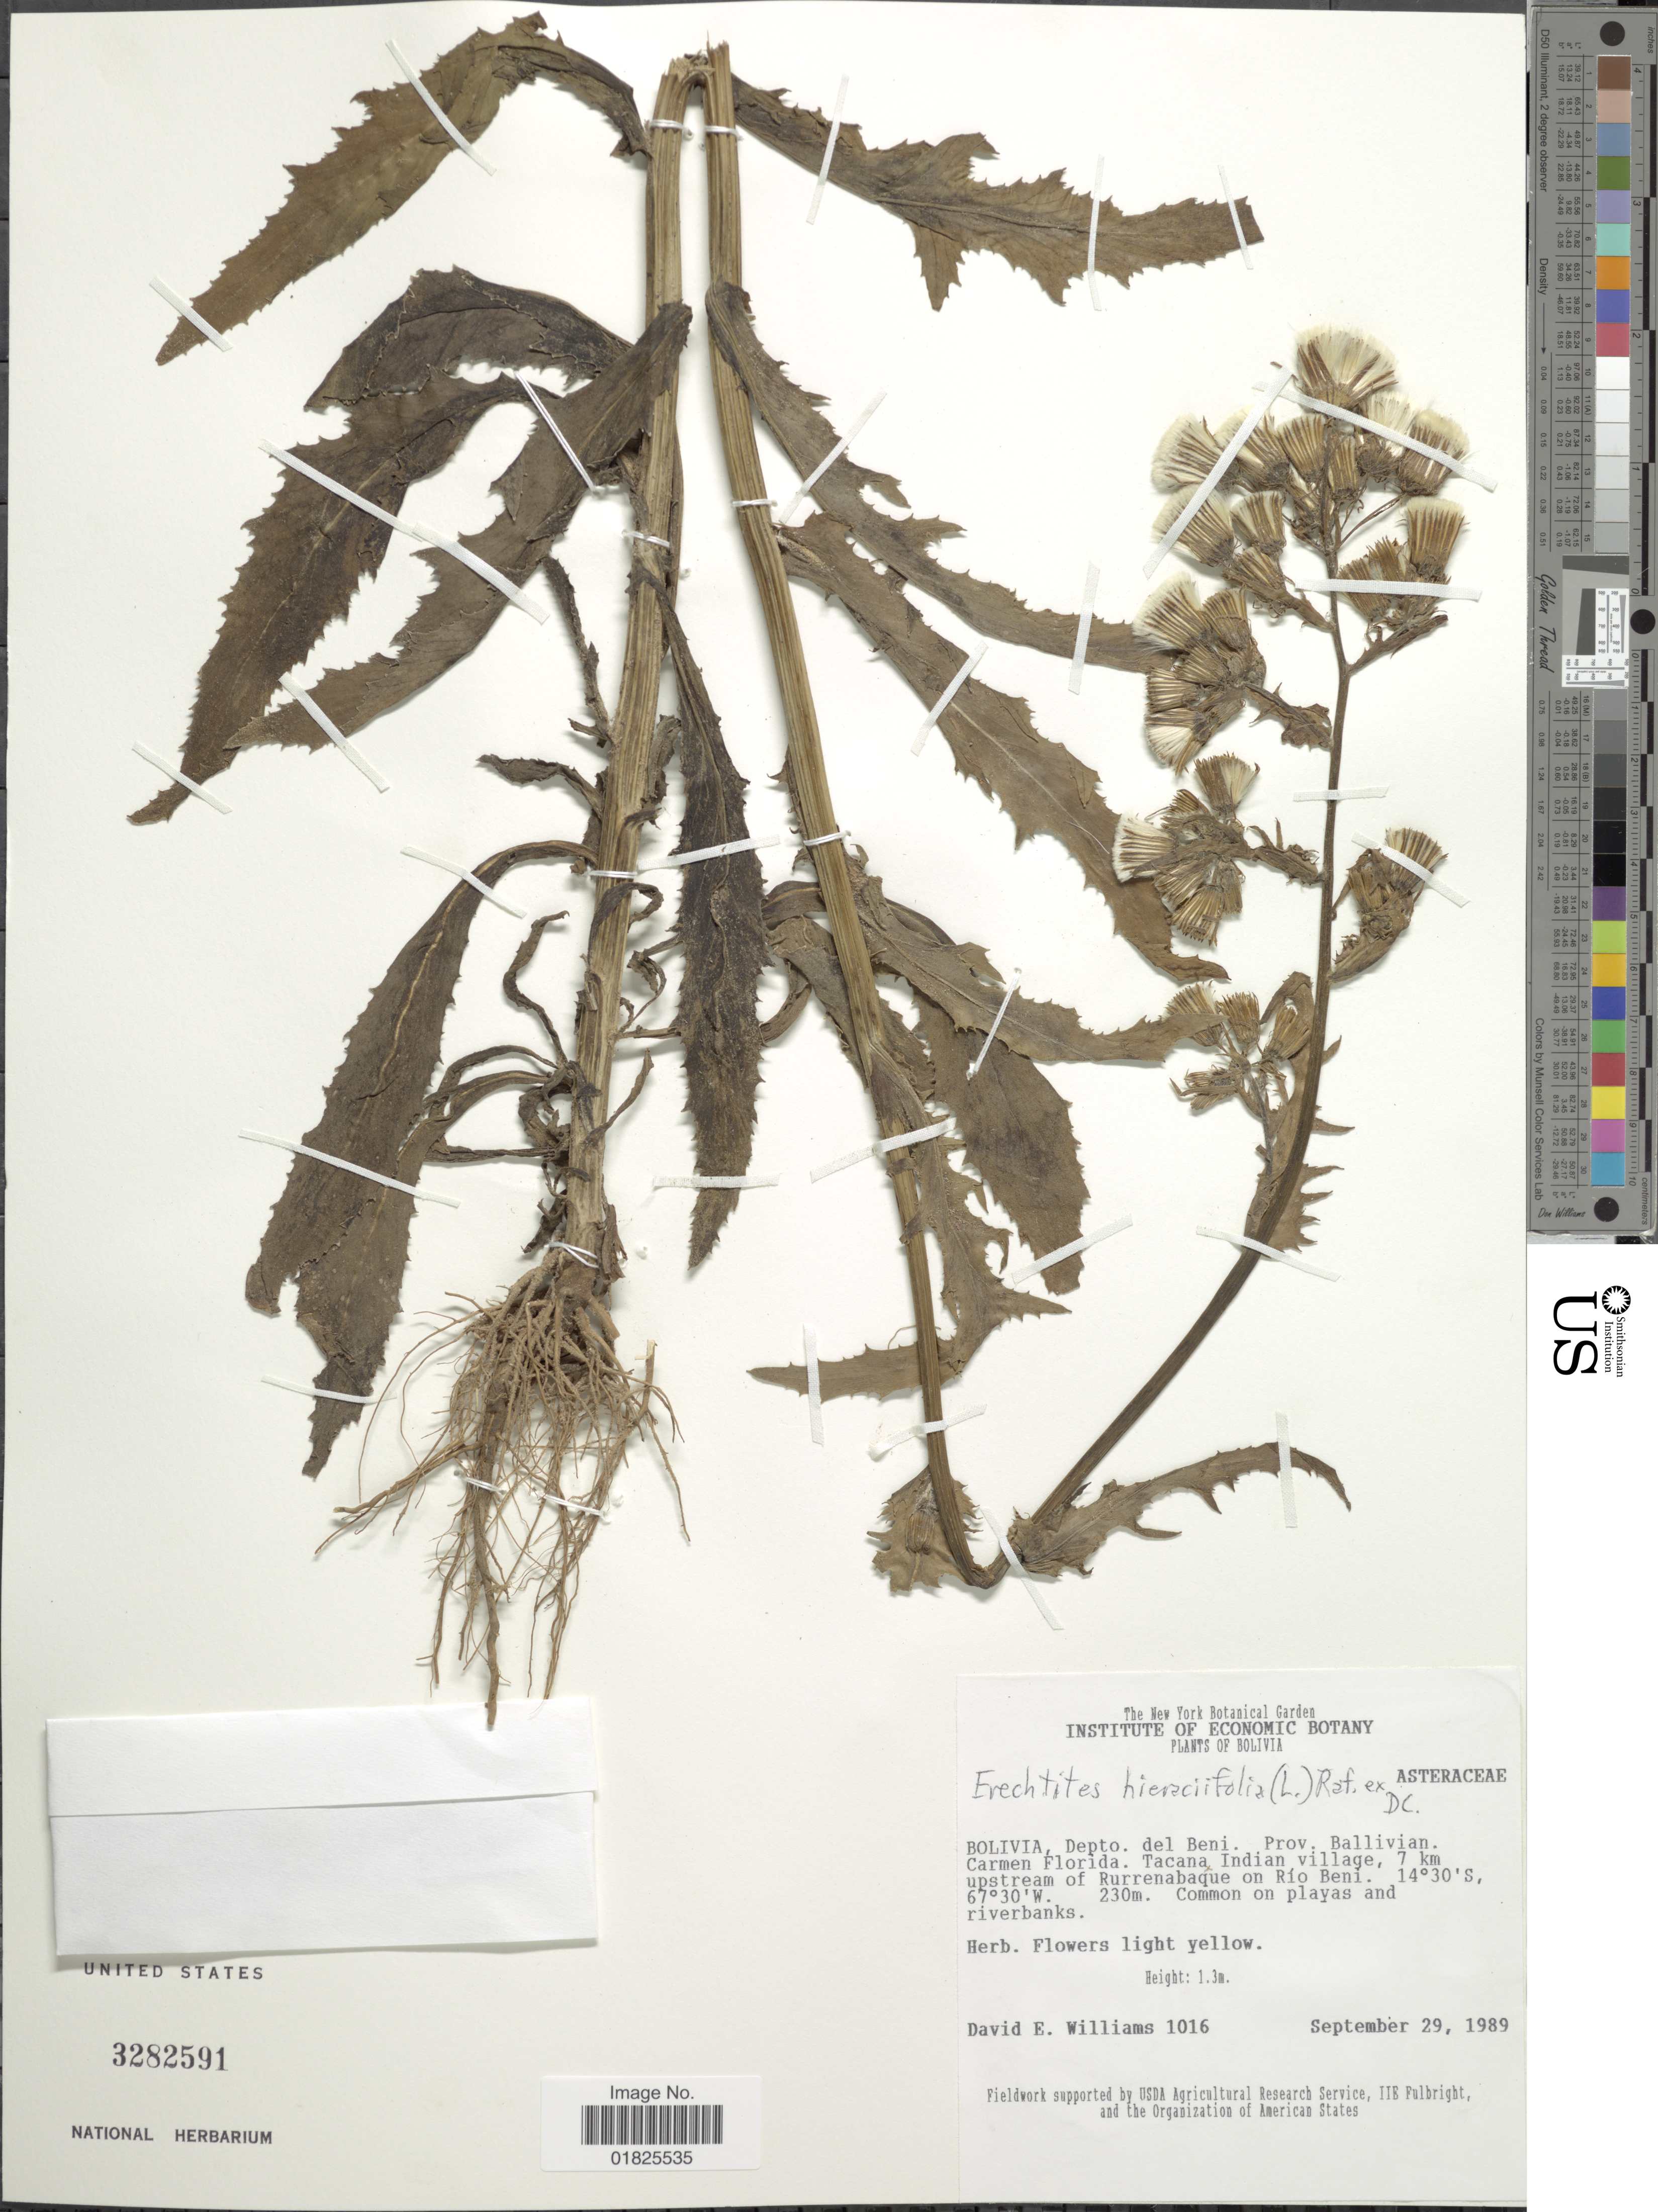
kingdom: Plantae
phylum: Tracheophyta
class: Magnoliopsida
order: Asterales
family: Asteraceae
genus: Erechtites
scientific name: Erechtites hieraciifolius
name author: (L.) Raf. ex DC.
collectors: D. E. Williams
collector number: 1016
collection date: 1989-09-29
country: Bolivia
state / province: Beni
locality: Prov.Ballivan. Carmen Florida. tacana Indian Village, 7 km upstream of Rurrenabaque on Riobeni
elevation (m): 230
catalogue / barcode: US 3282591